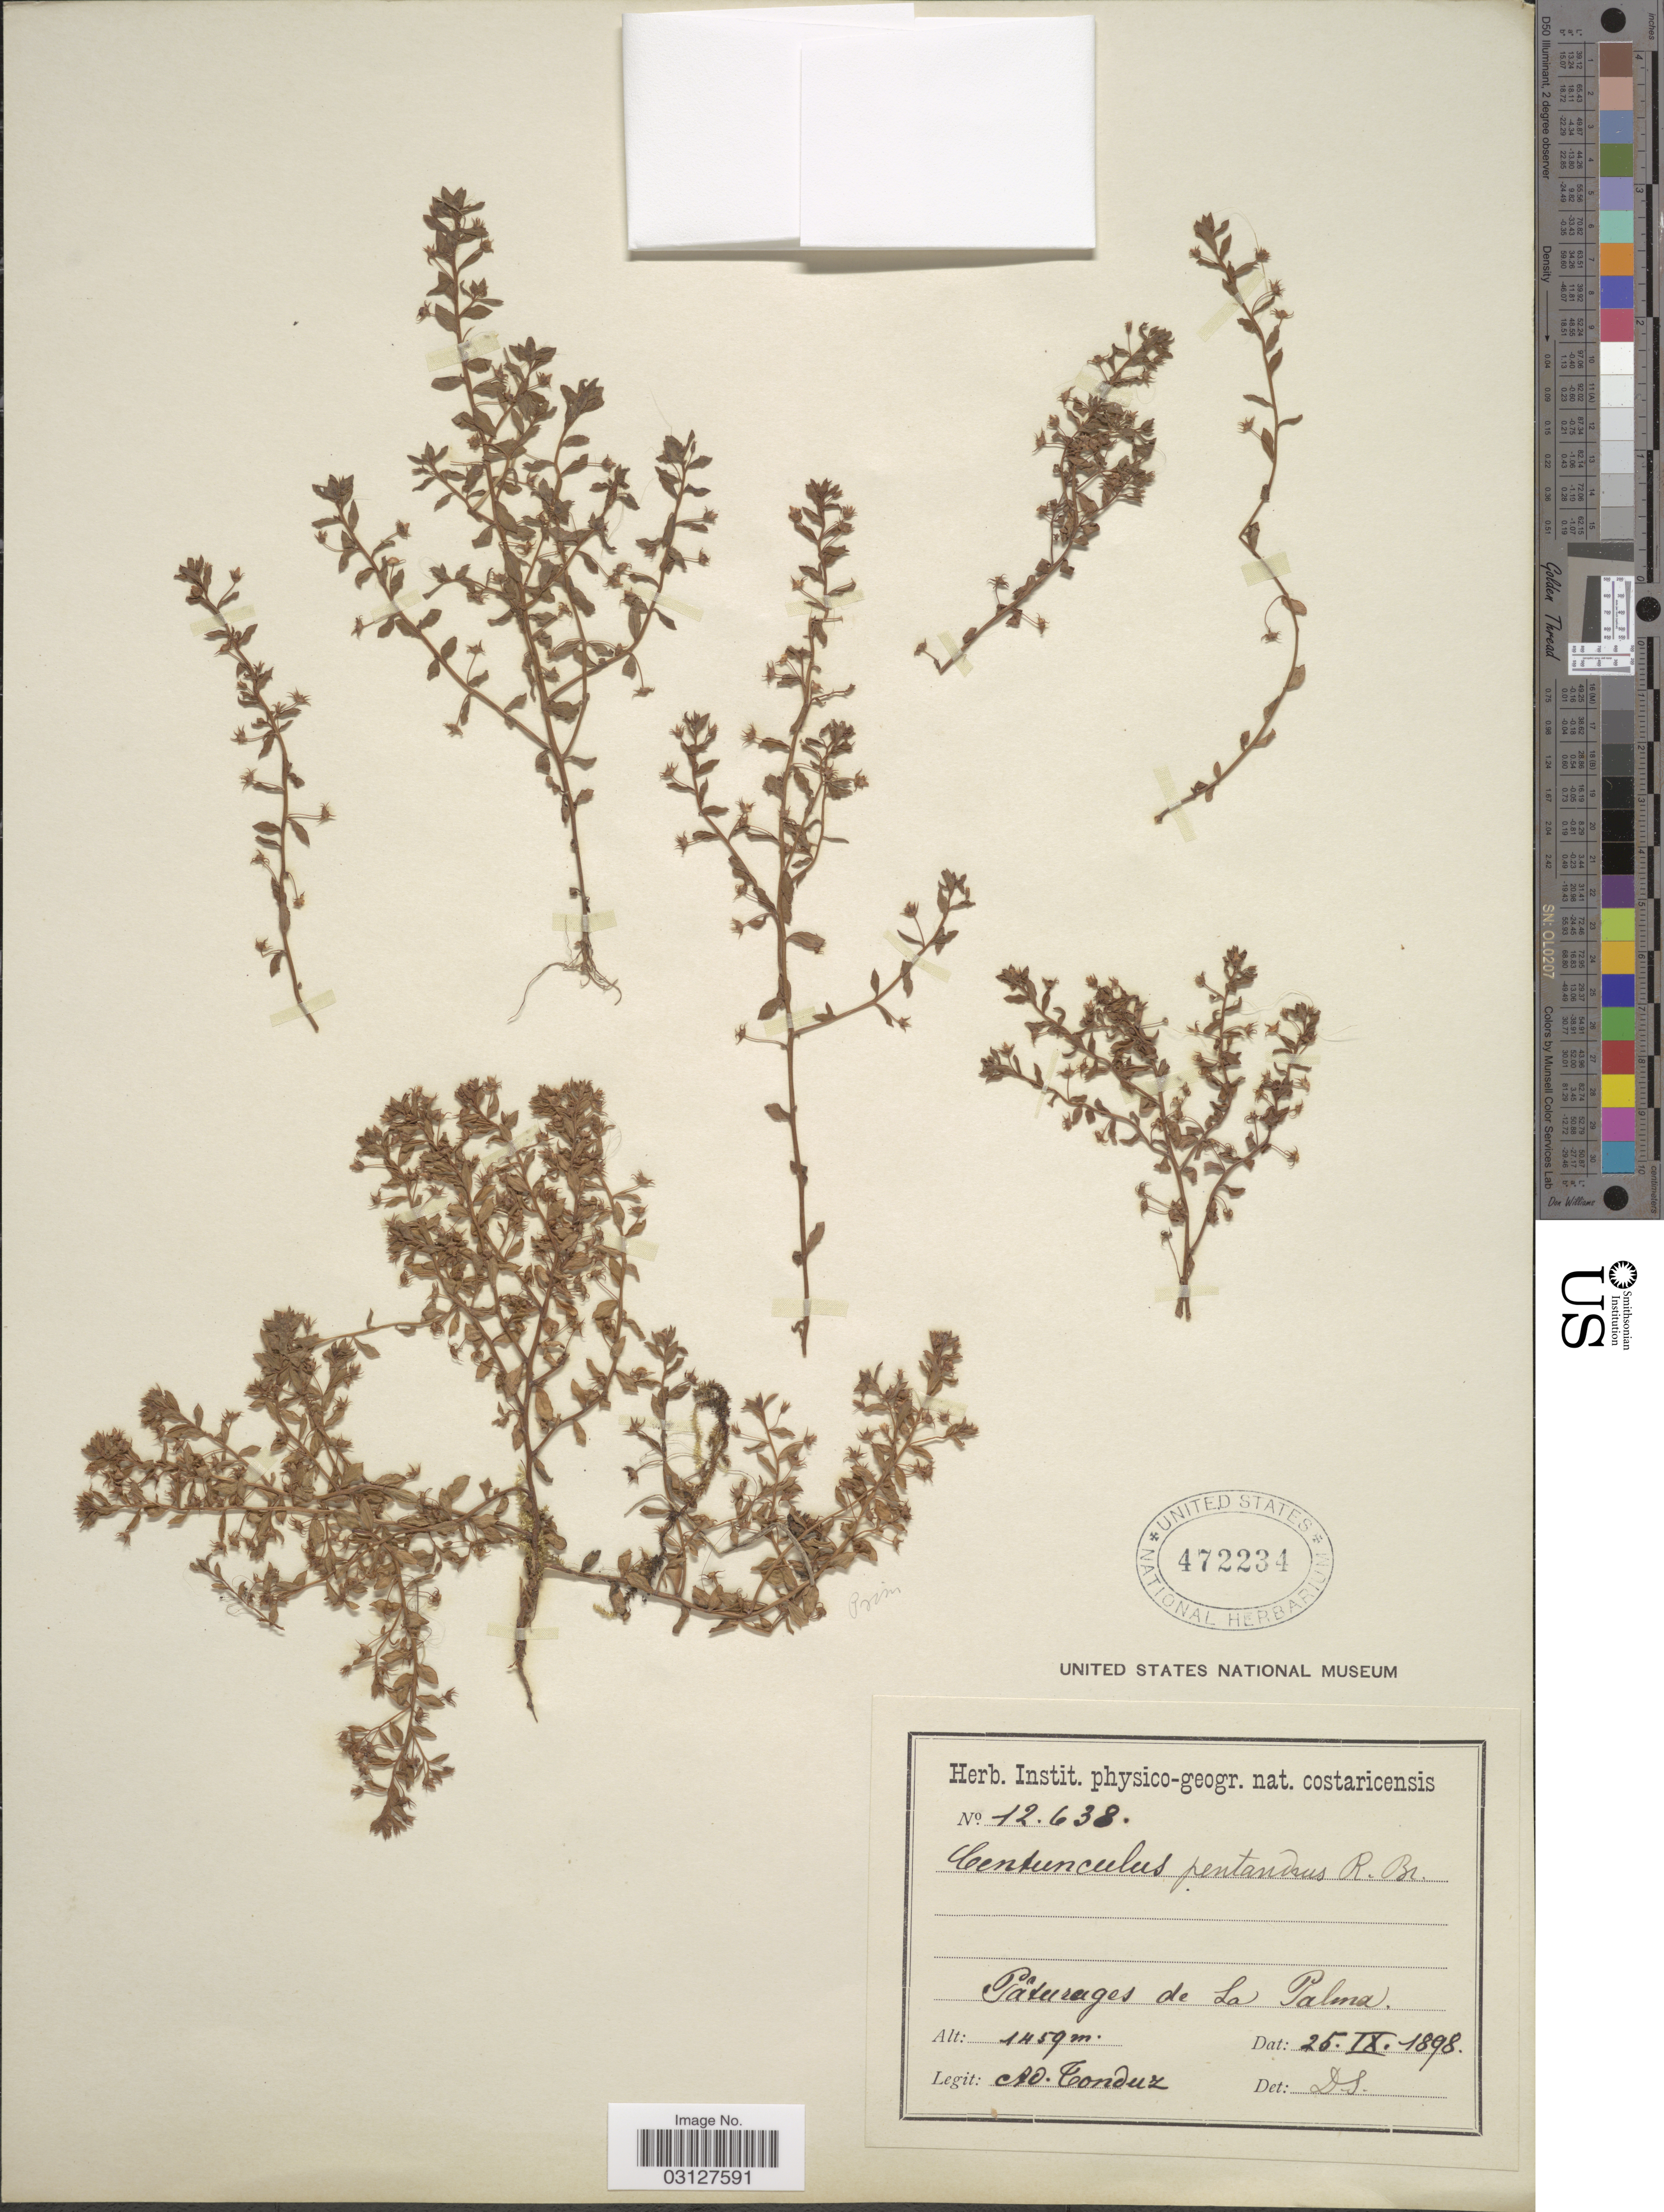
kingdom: Plantae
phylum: Tracheophyta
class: Magnoliopsida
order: Ericales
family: Primulaceae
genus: Anagallis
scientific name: Anagallis pumila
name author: Sw.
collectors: A. Tonduz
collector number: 12638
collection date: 1898-09-25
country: Costa Rica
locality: Pâturages de La Palma.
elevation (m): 1459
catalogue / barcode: US 472234